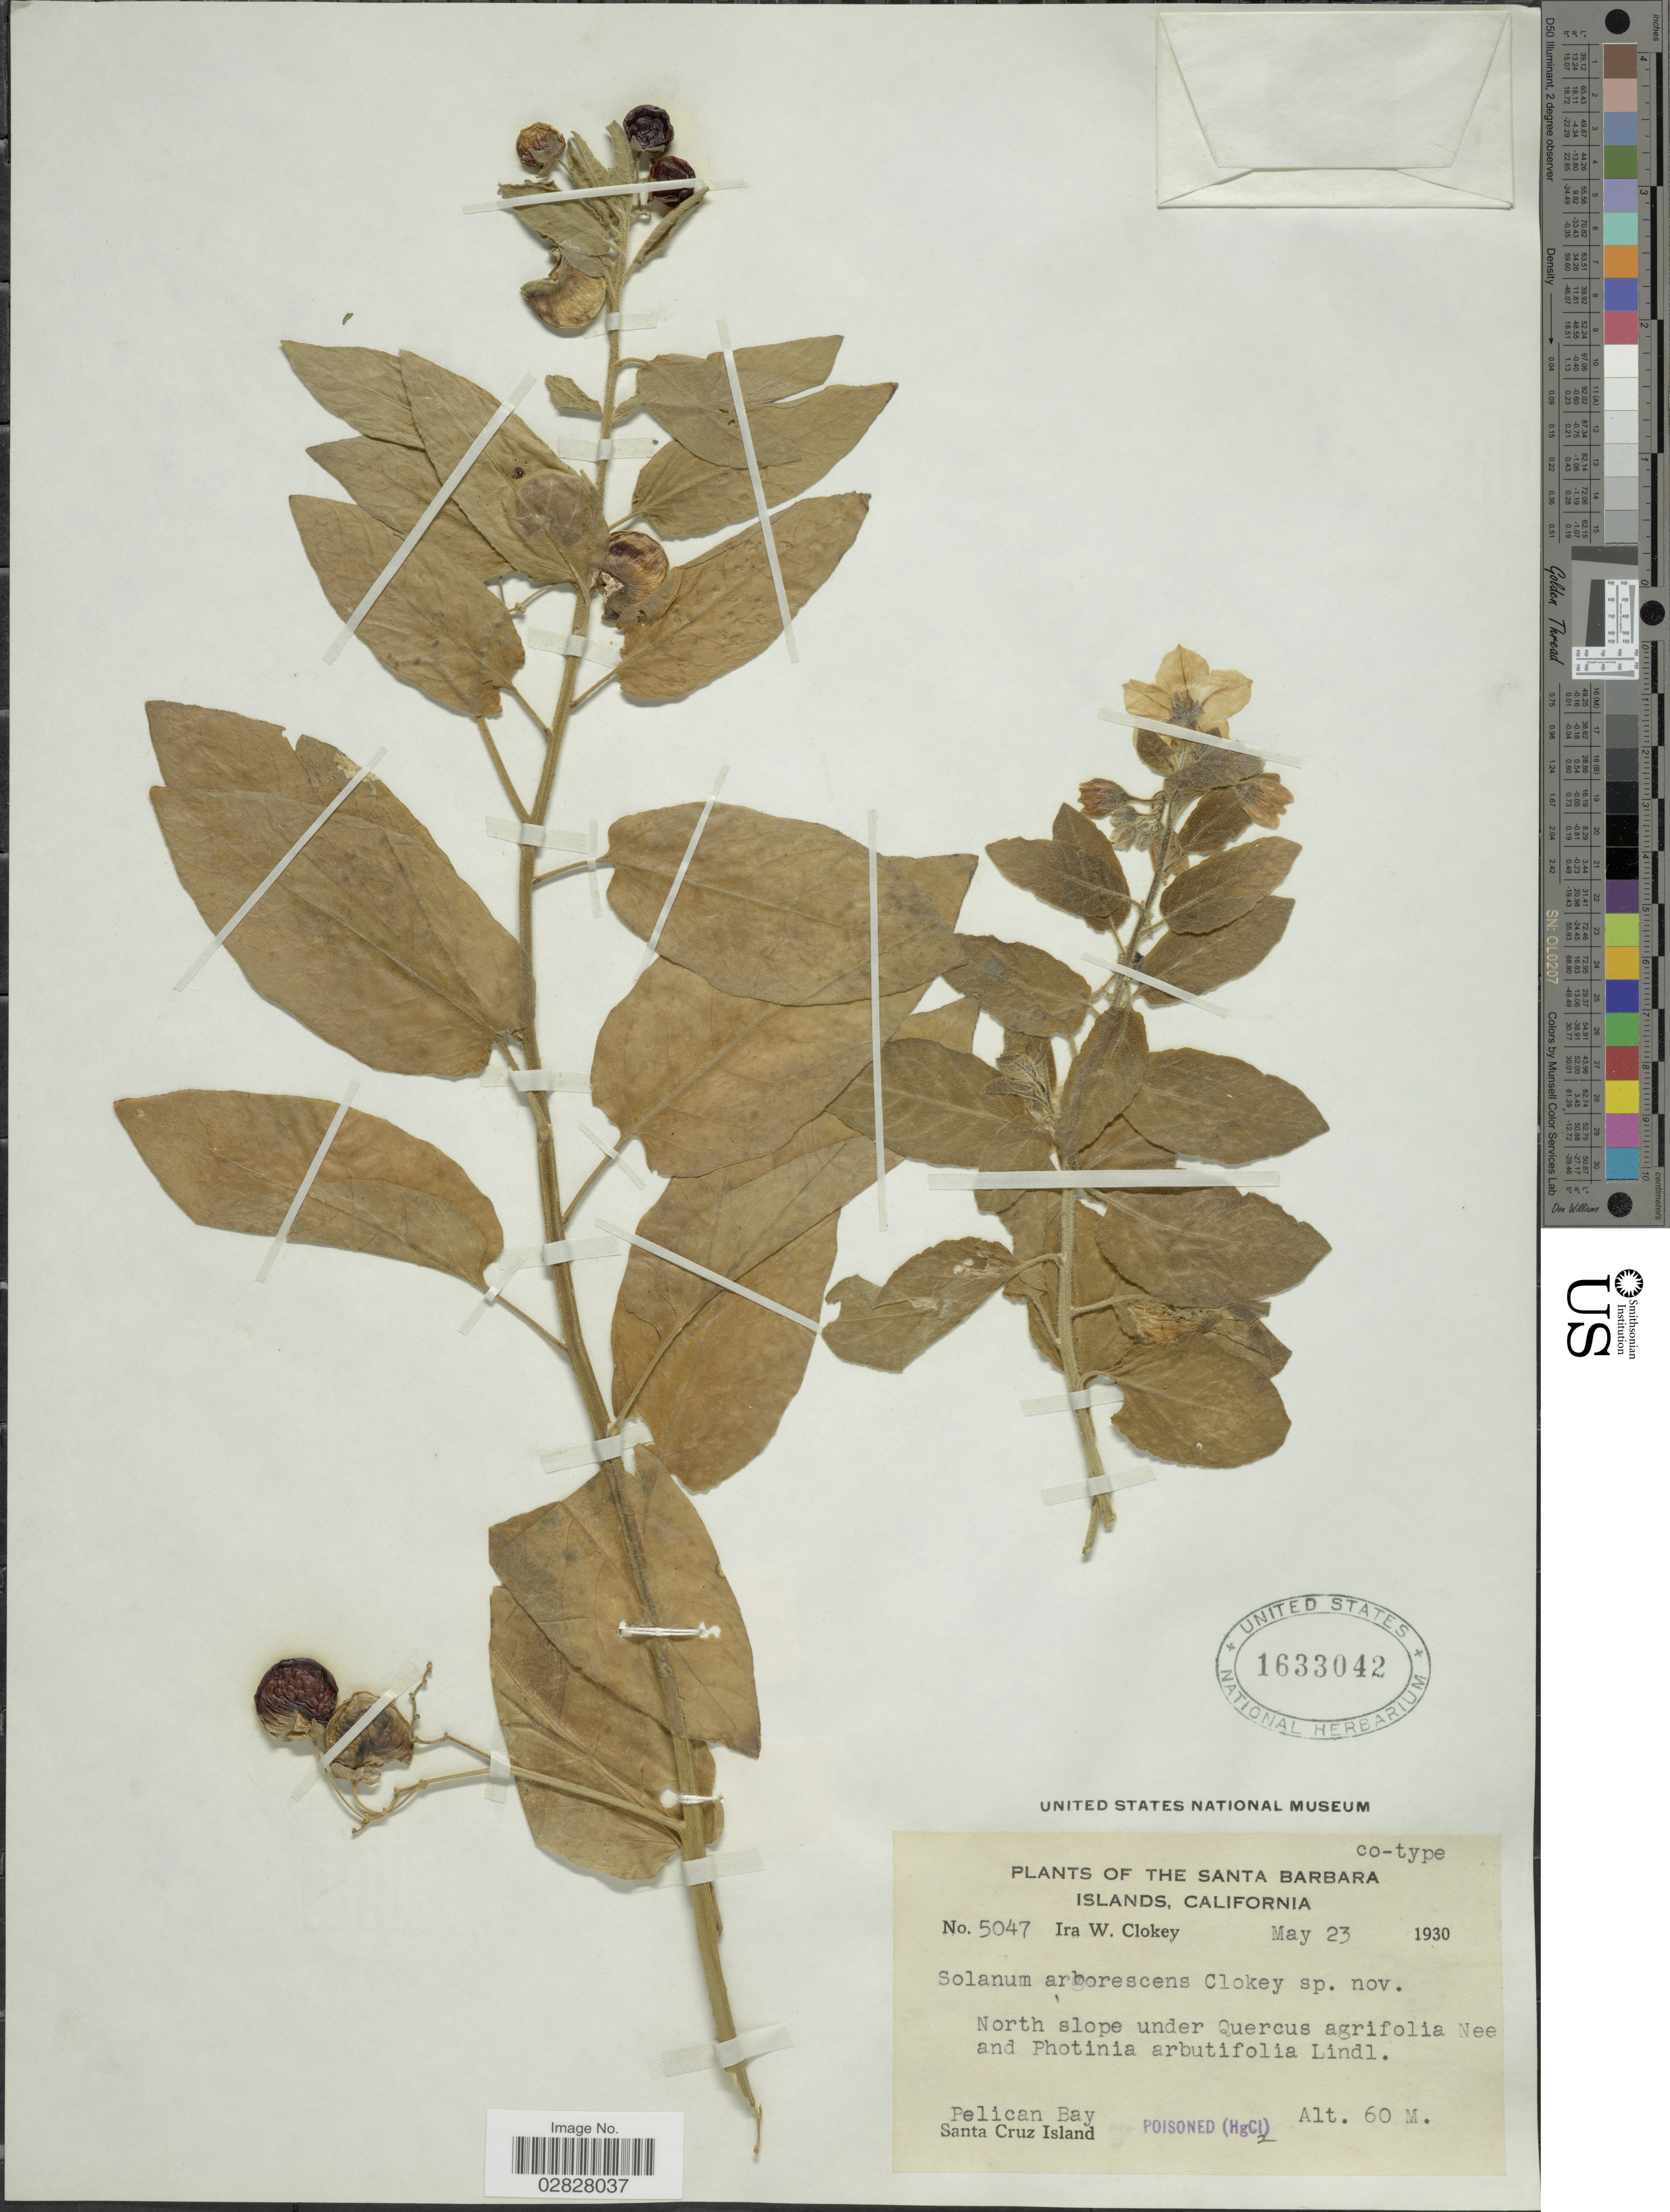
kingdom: Plantae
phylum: Tracheophyta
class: Magnoliopsida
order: Solanales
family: Solanaceae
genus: Solanum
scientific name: Solanum arborescens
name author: Clokey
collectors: I. W. Clokey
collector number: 5047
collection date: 1930-05-23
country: United States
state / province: California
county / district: Santa Barbara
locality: Santa Barbara Islands. Pelican Bay. Santa Cruz Island.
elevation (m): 60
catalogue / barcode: US 1633042